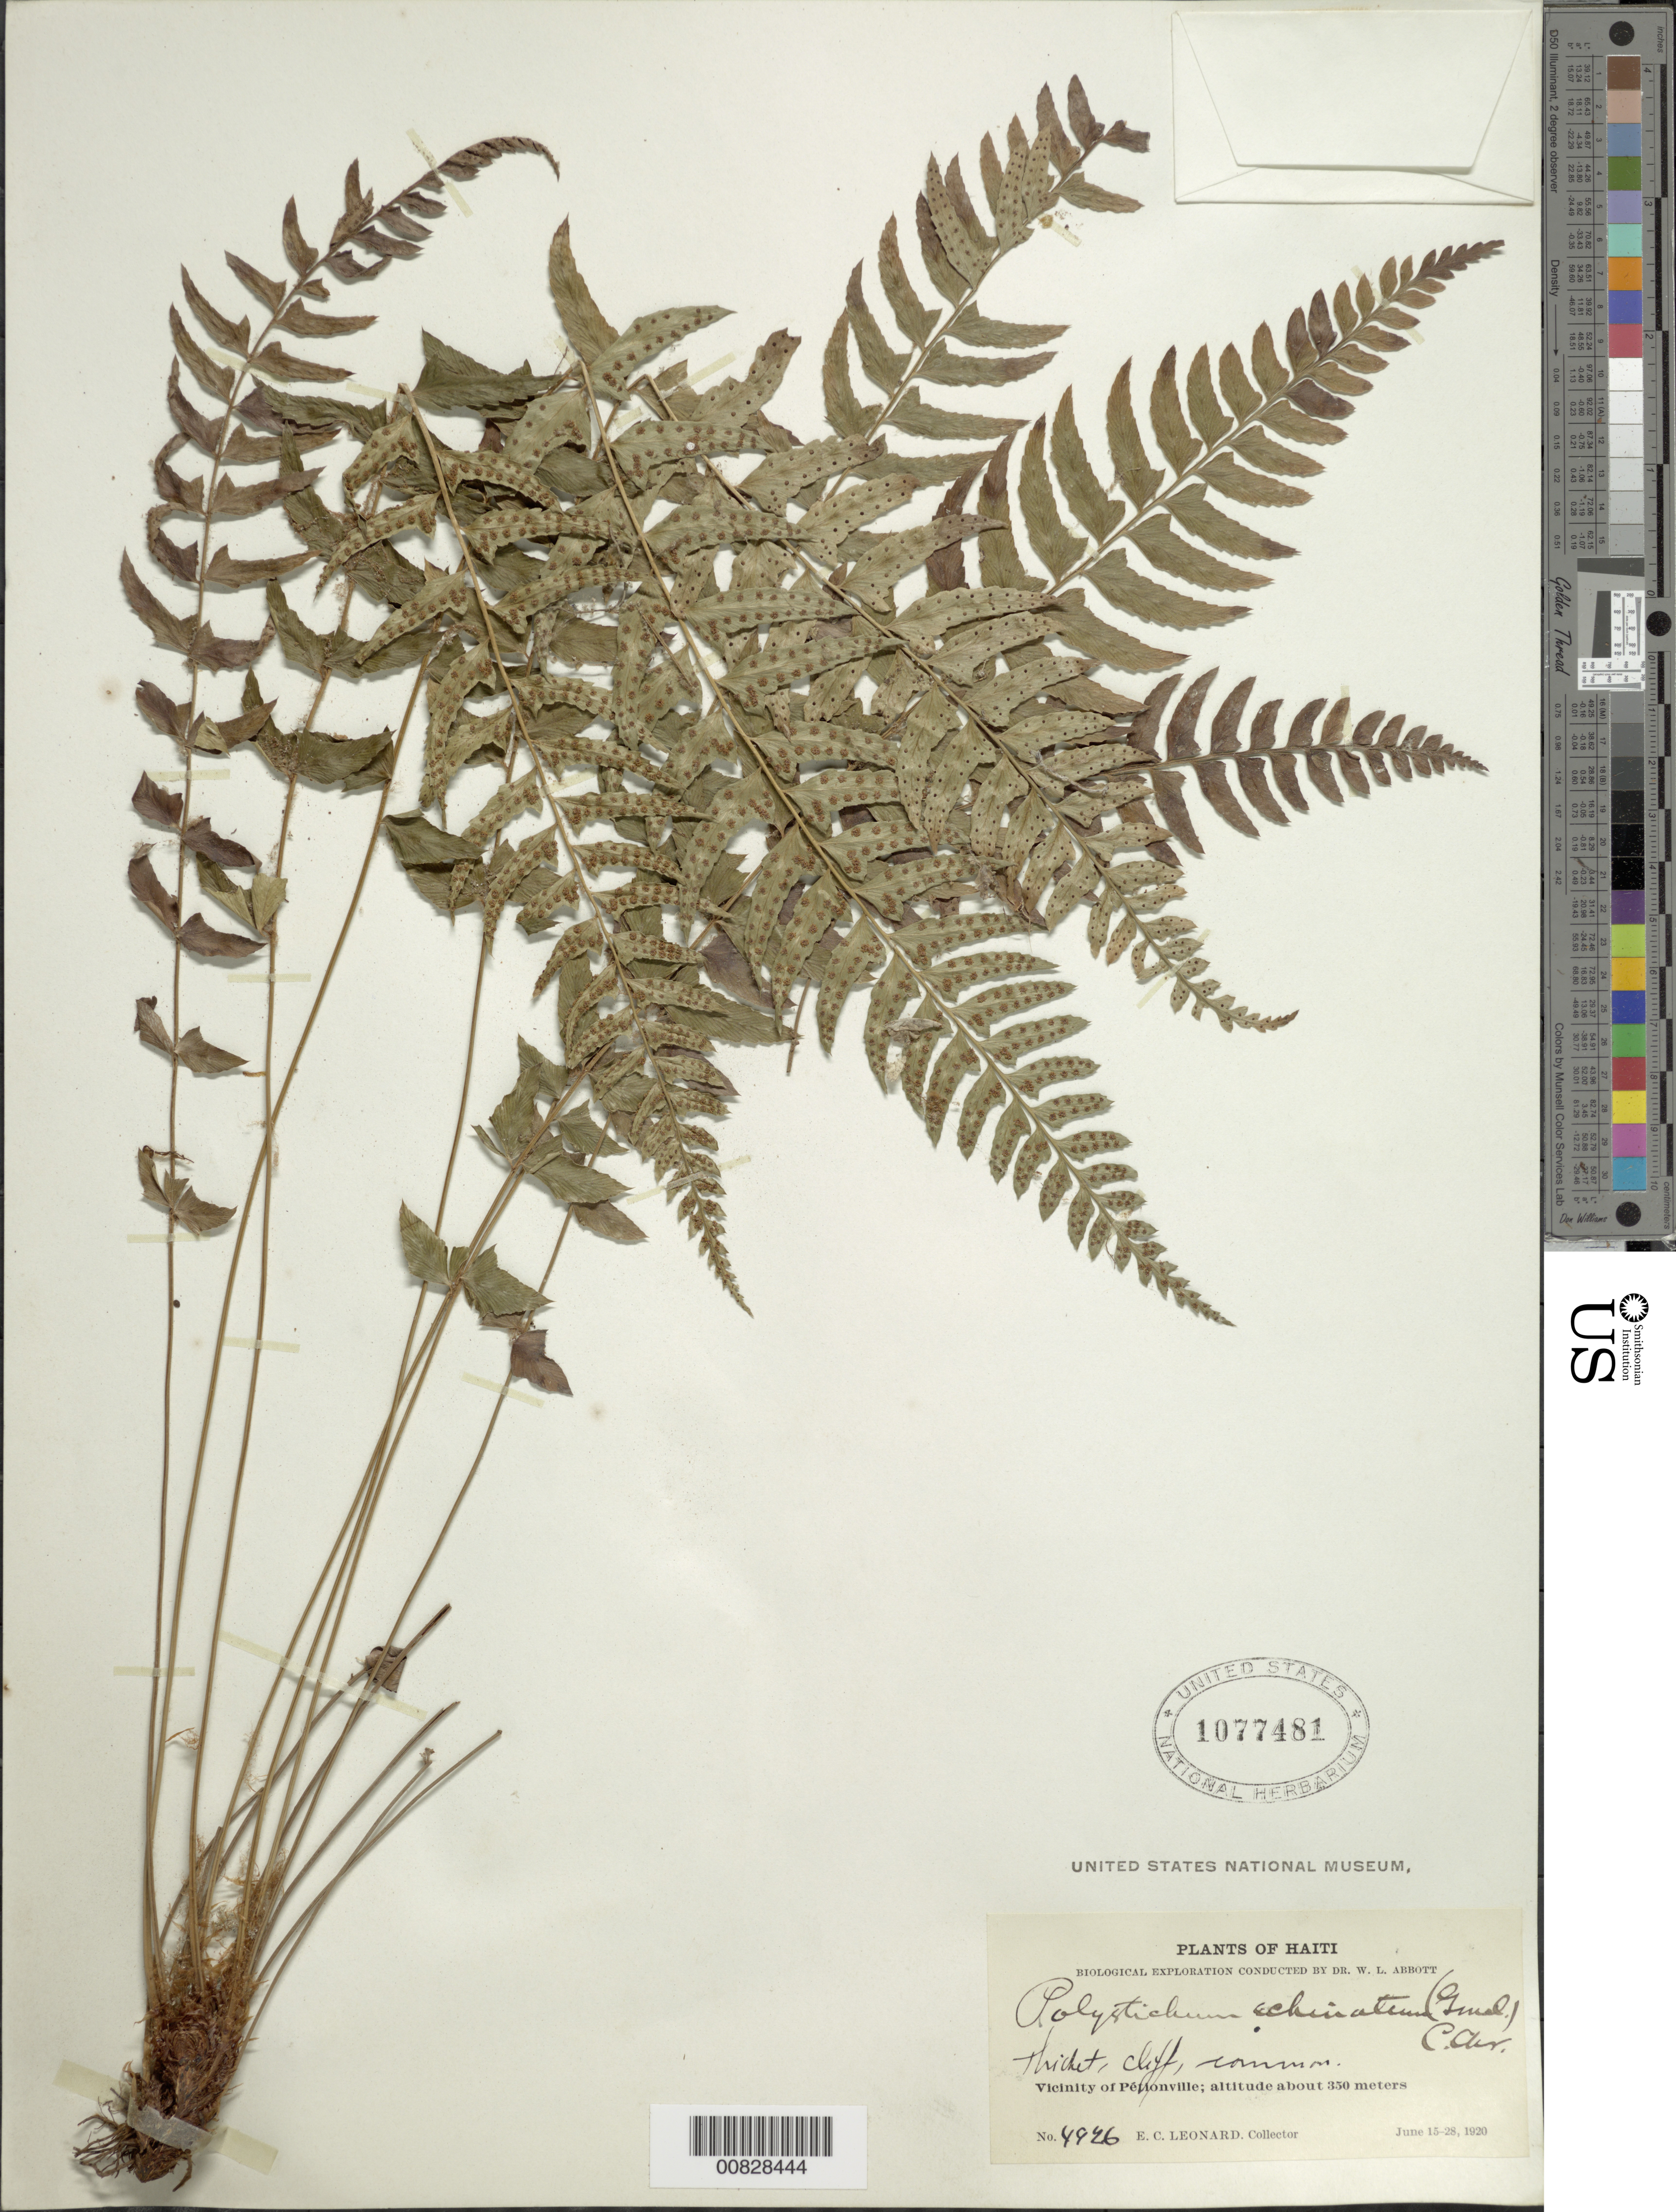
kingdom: Plantae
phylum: Tracheophyta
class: Polypodiopsida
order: Polypodiales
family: Dryopteridaceae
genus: Polystichum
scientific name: Polystichum echinatum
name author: (J.F. Gmel.) C. Chr.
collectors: E. C. Leonard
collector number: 4926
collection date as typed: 15 Jun 1920 to 28 Jun 1920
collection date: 1920-06-15/1920-06-28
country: Haiti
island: Hispaniola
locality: Pétionville vicinity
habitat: Thicket, cliff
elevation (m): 350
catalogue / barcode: US 1077481